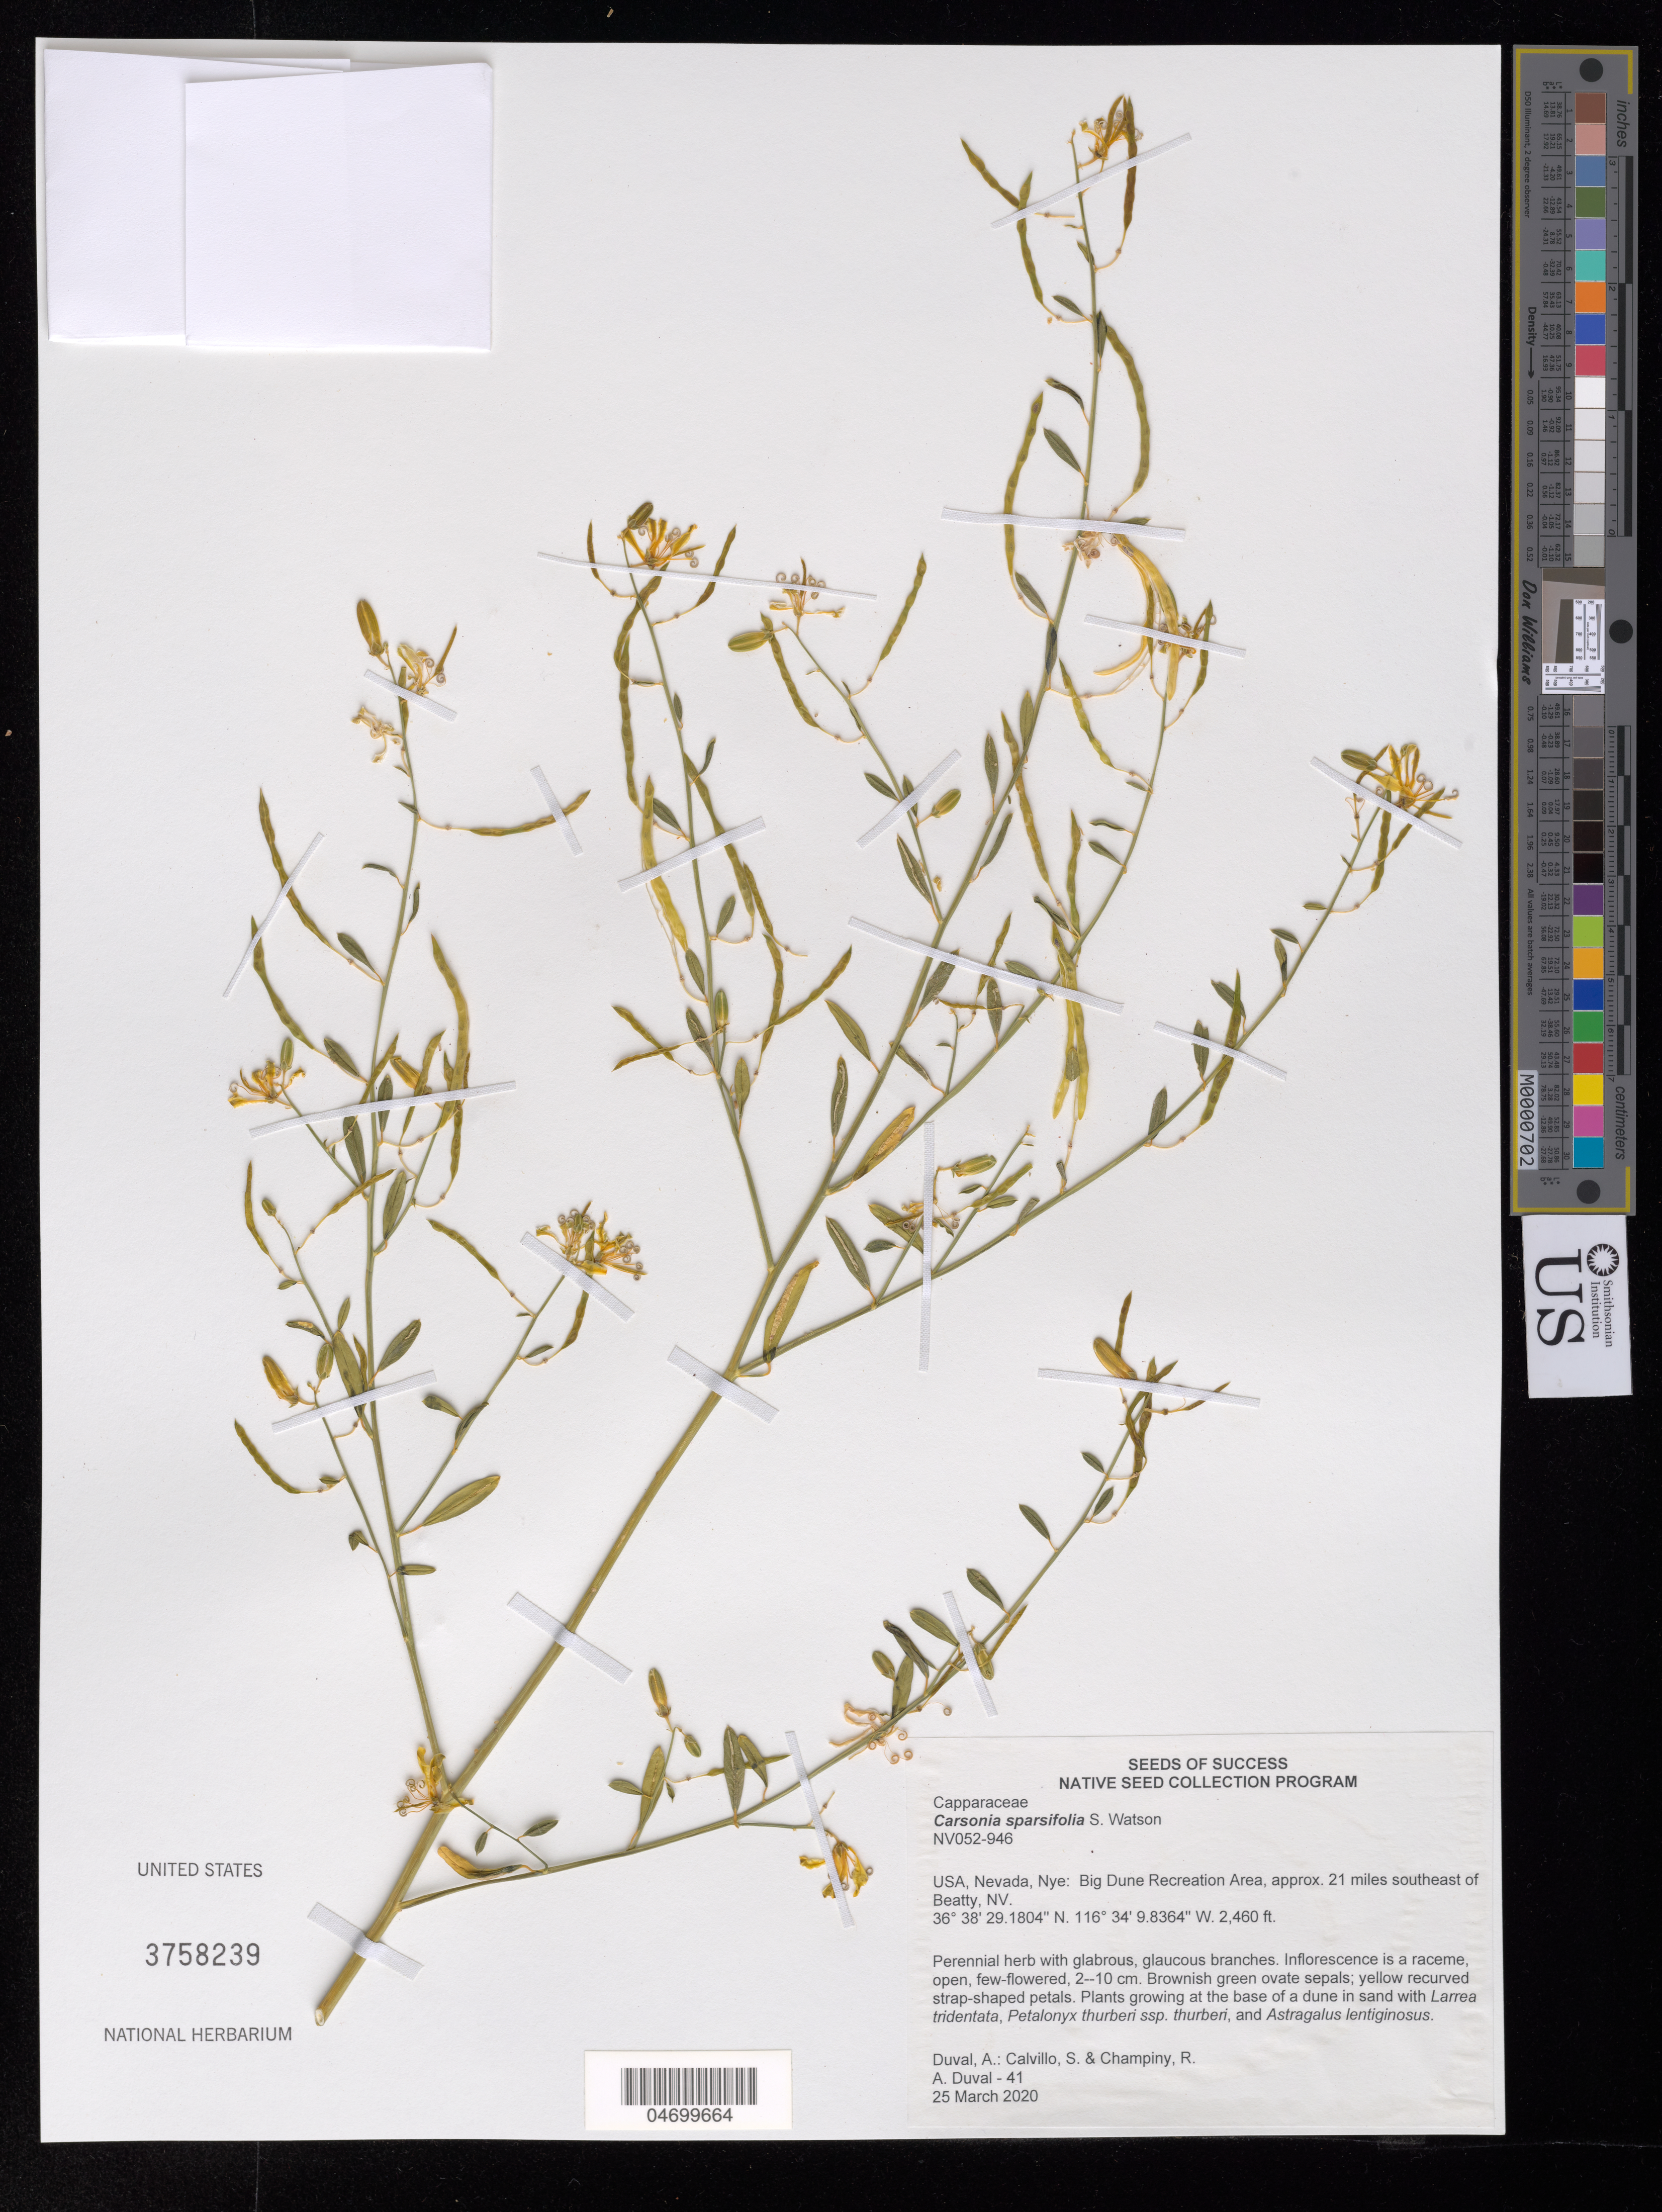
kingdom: Plantae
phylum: Tracheophyta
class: Magnoliopsida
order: Brassicales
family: Cleomaceae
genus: Cleomella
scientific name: Cleomella sparsifolia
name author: (S. Watson) J.C. Hall & Roalson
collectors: A. Duval, S. Calvillo & R. Champiny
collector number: NV052-946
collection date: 2020-03-25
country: United States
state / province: Nevada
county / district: Nye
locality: Big Dune Recreation Area, 21 mi. SE of Beatty.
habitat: Base of a dune in sand. With Larrea tridentata, Petalonyx thurberi, Astragalus lentiginosus.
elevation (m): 750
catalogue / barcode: US 3758239